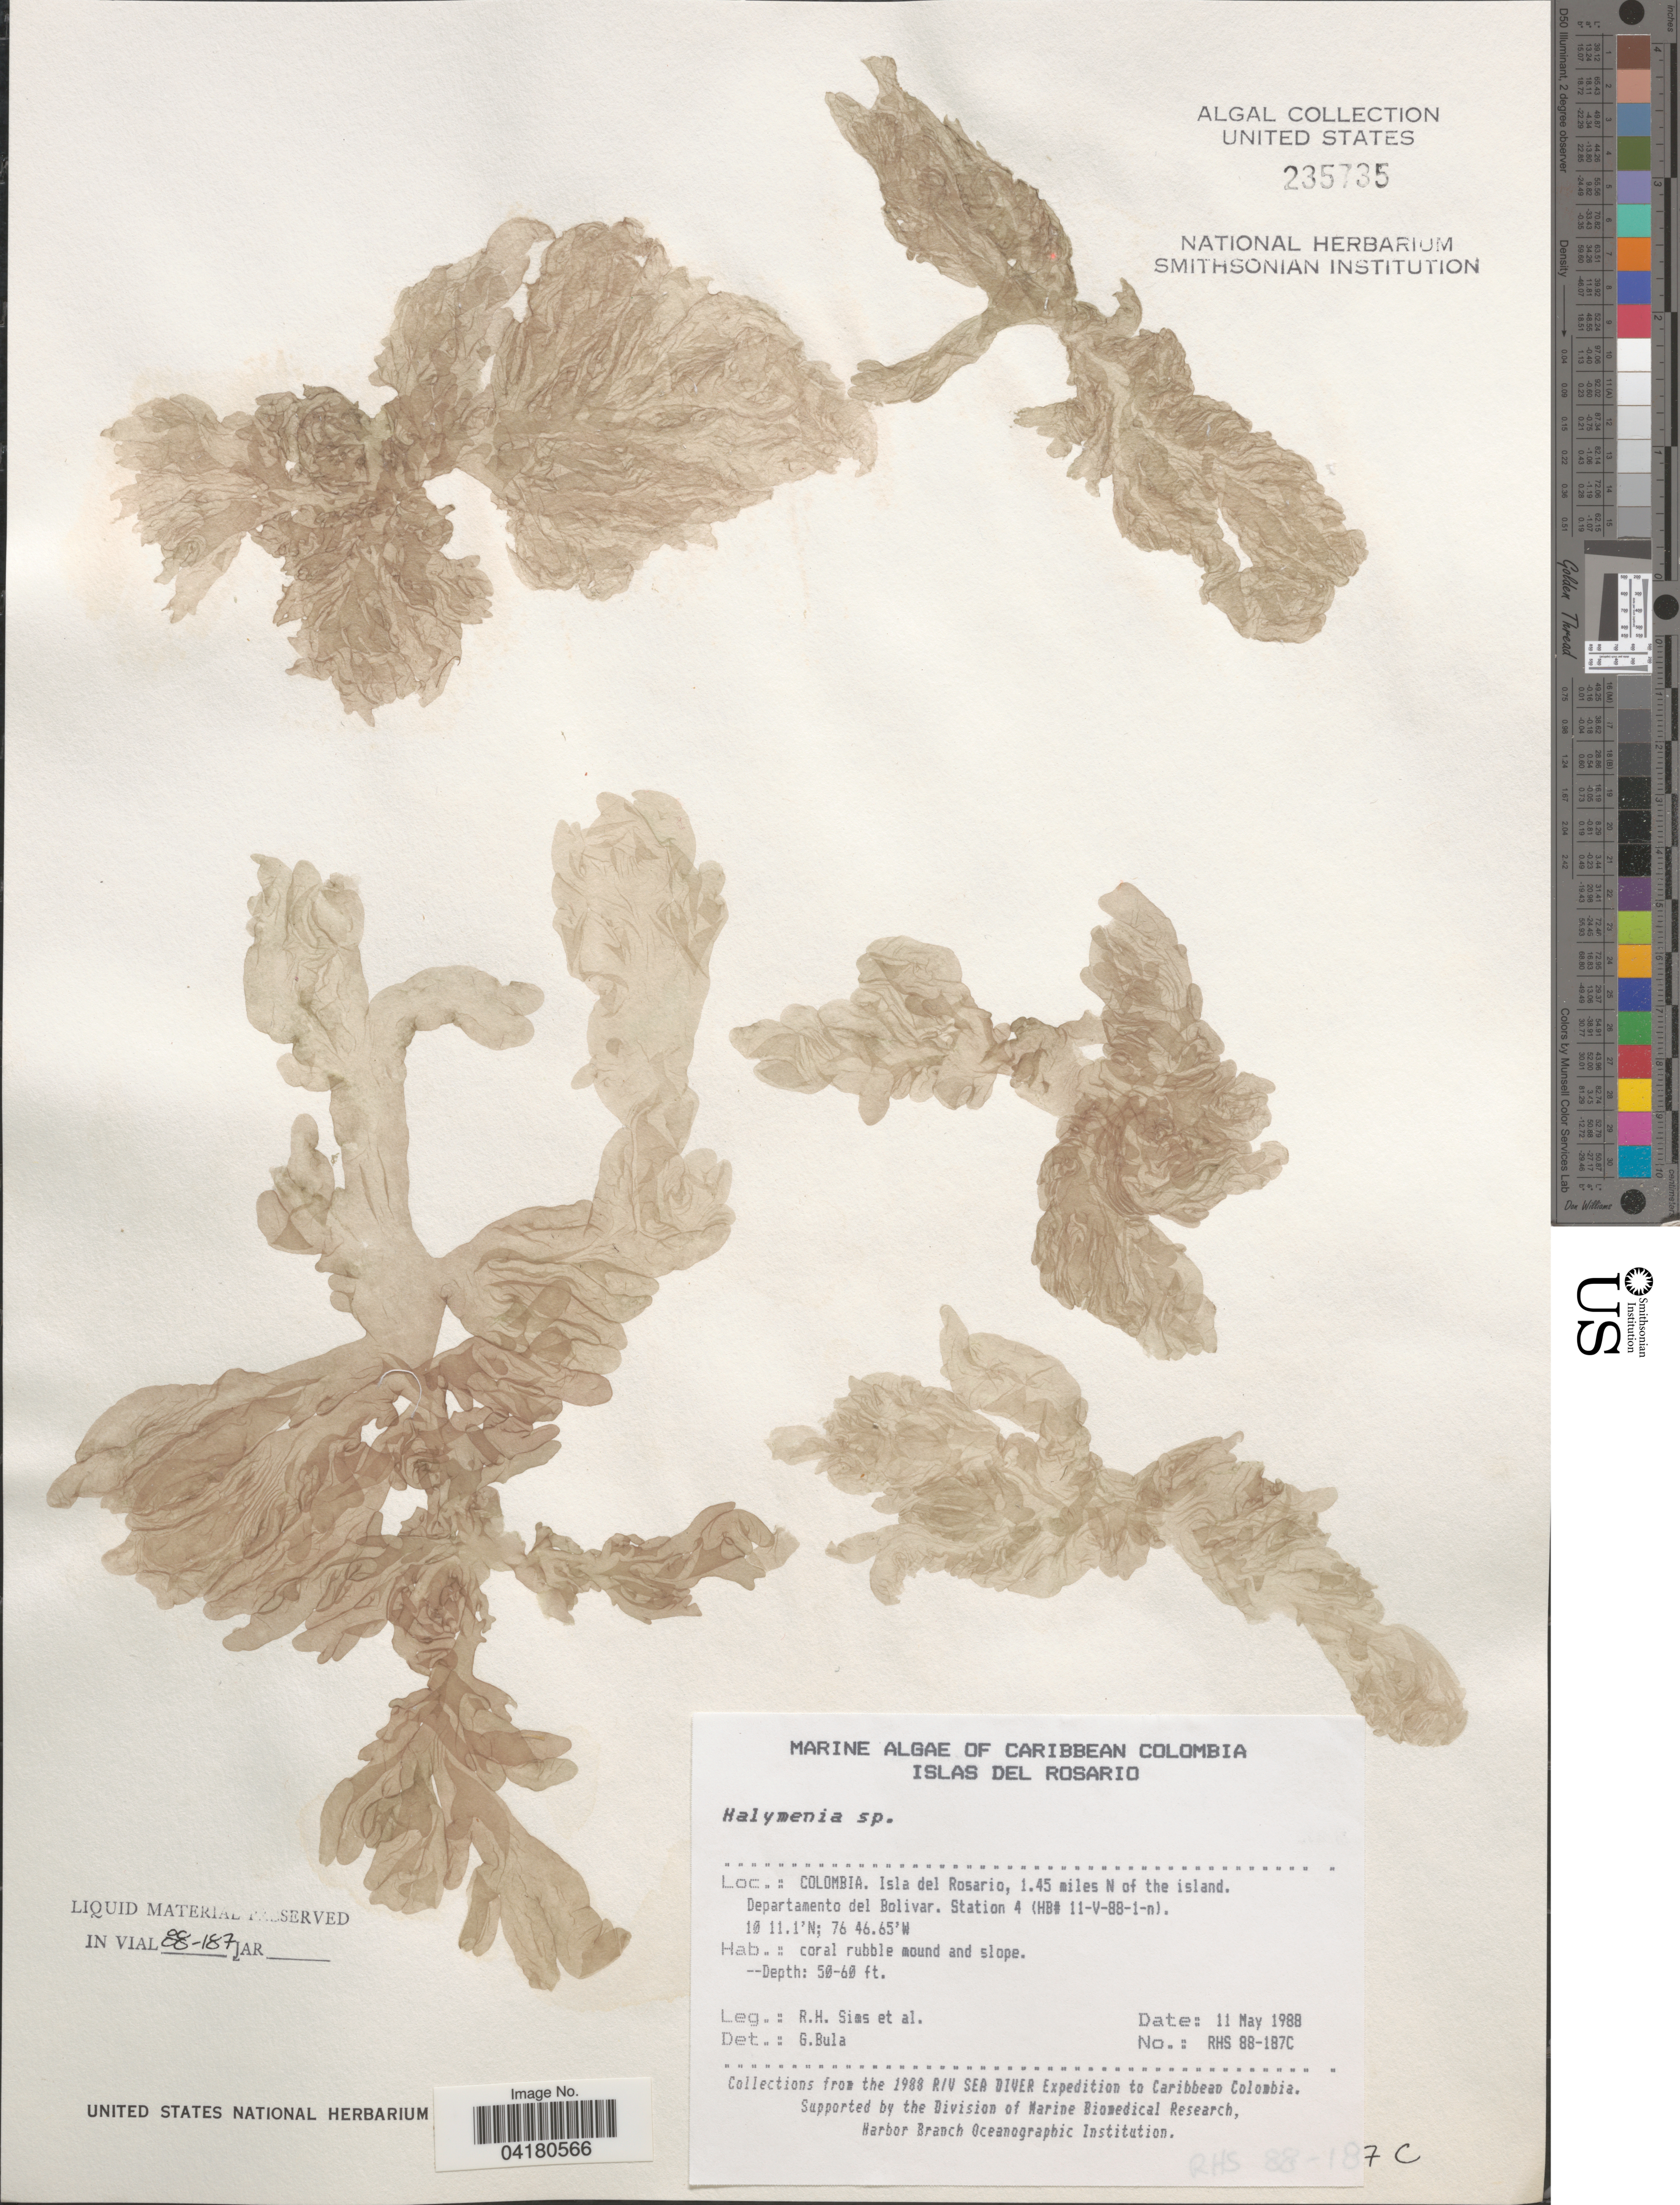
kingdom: Plantae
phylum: Rhodophyta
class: Florideophyceae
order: Halymeniales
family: Halymeniaceae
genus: Halymenia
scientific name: Halymenia sp.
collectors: R. H. Sims & et al.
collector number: RHS 88-187C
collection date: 1988-05-11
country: Colombia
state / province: Bolívar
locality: Caribbean Colombia. Islas del Rosario. Isla del Rosario, 1.45 miles N of the island. Departamento del Bolivar. Station 4 (HB# 11-V-88-1-n). The 1988 R/V Sea Diver Expedition to Caribbean Colombia.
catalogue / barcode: US 235735